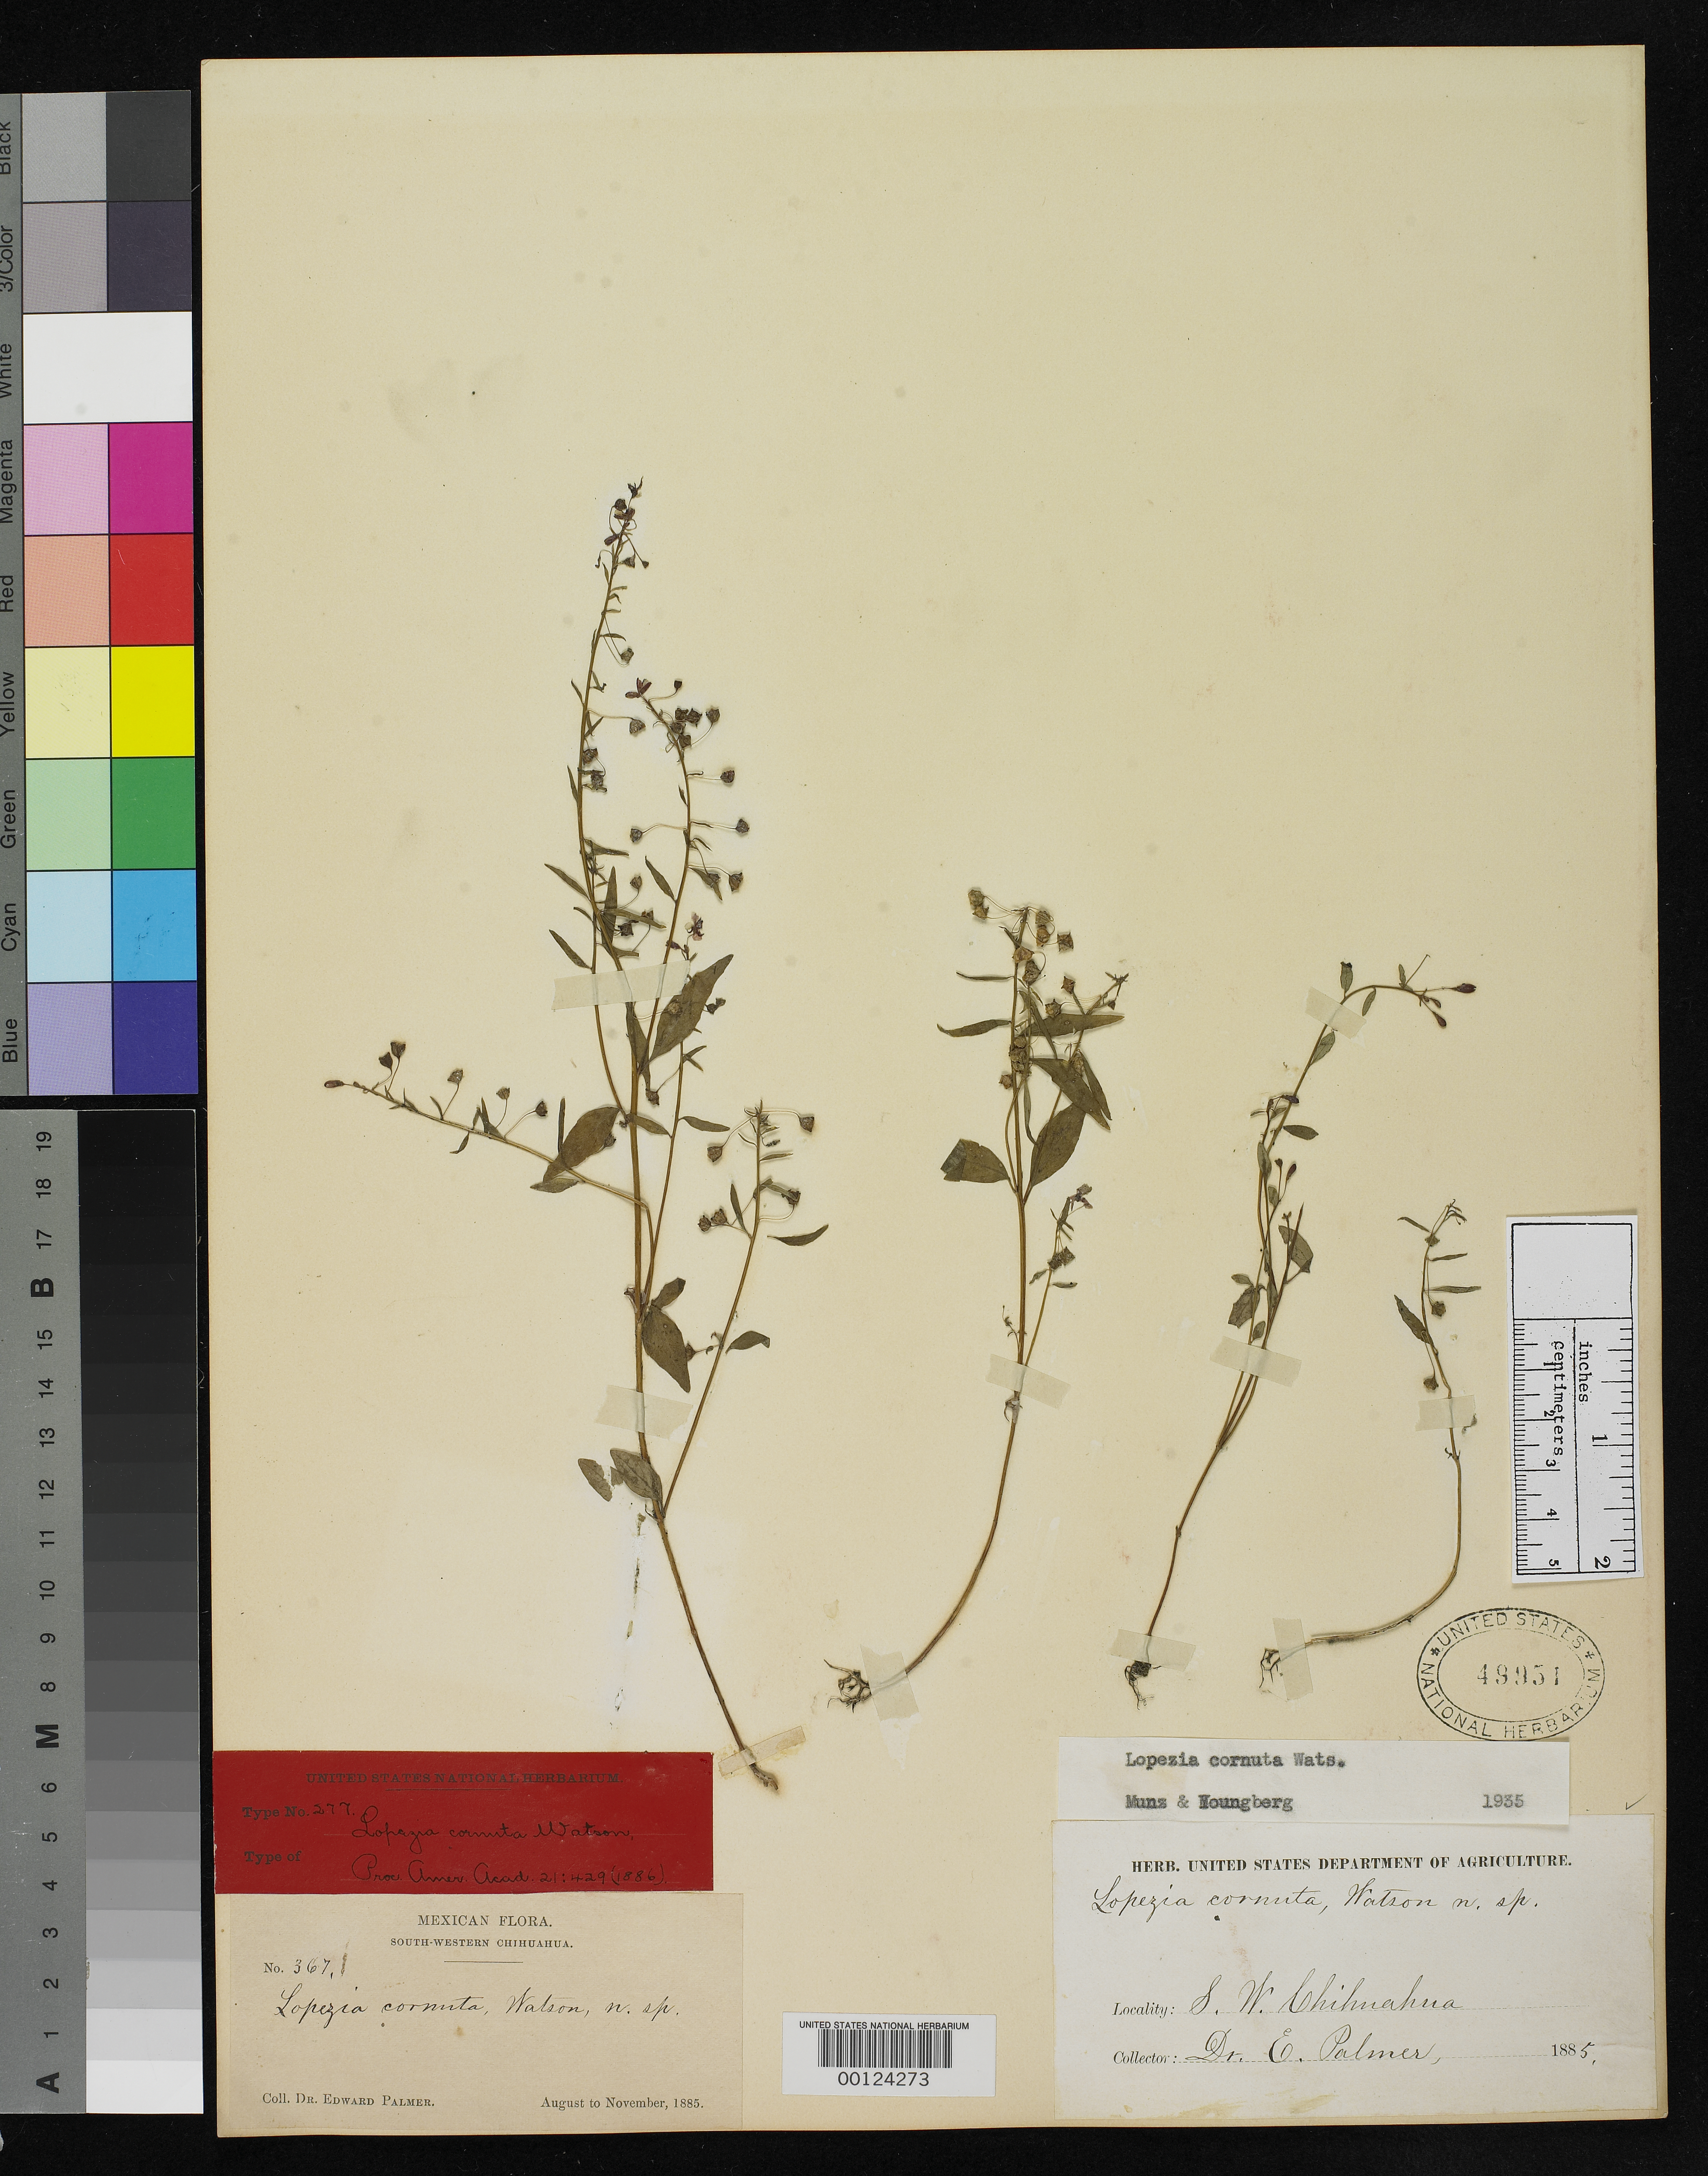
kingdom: Plantae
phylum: Tracheophyta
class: Magnoliopsida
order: Myrtales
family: Onagraceae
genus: Lopezia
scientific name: Lopezia cornuta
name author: S. Watson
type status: Type Collection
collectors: E. Palmer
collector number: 367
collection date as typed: Aug 1885 to -- Nov 1885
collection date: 1885-08/1885-11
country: Mexico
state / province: Chihuahua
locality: South-western Chihuahua.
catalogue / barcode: US 49951